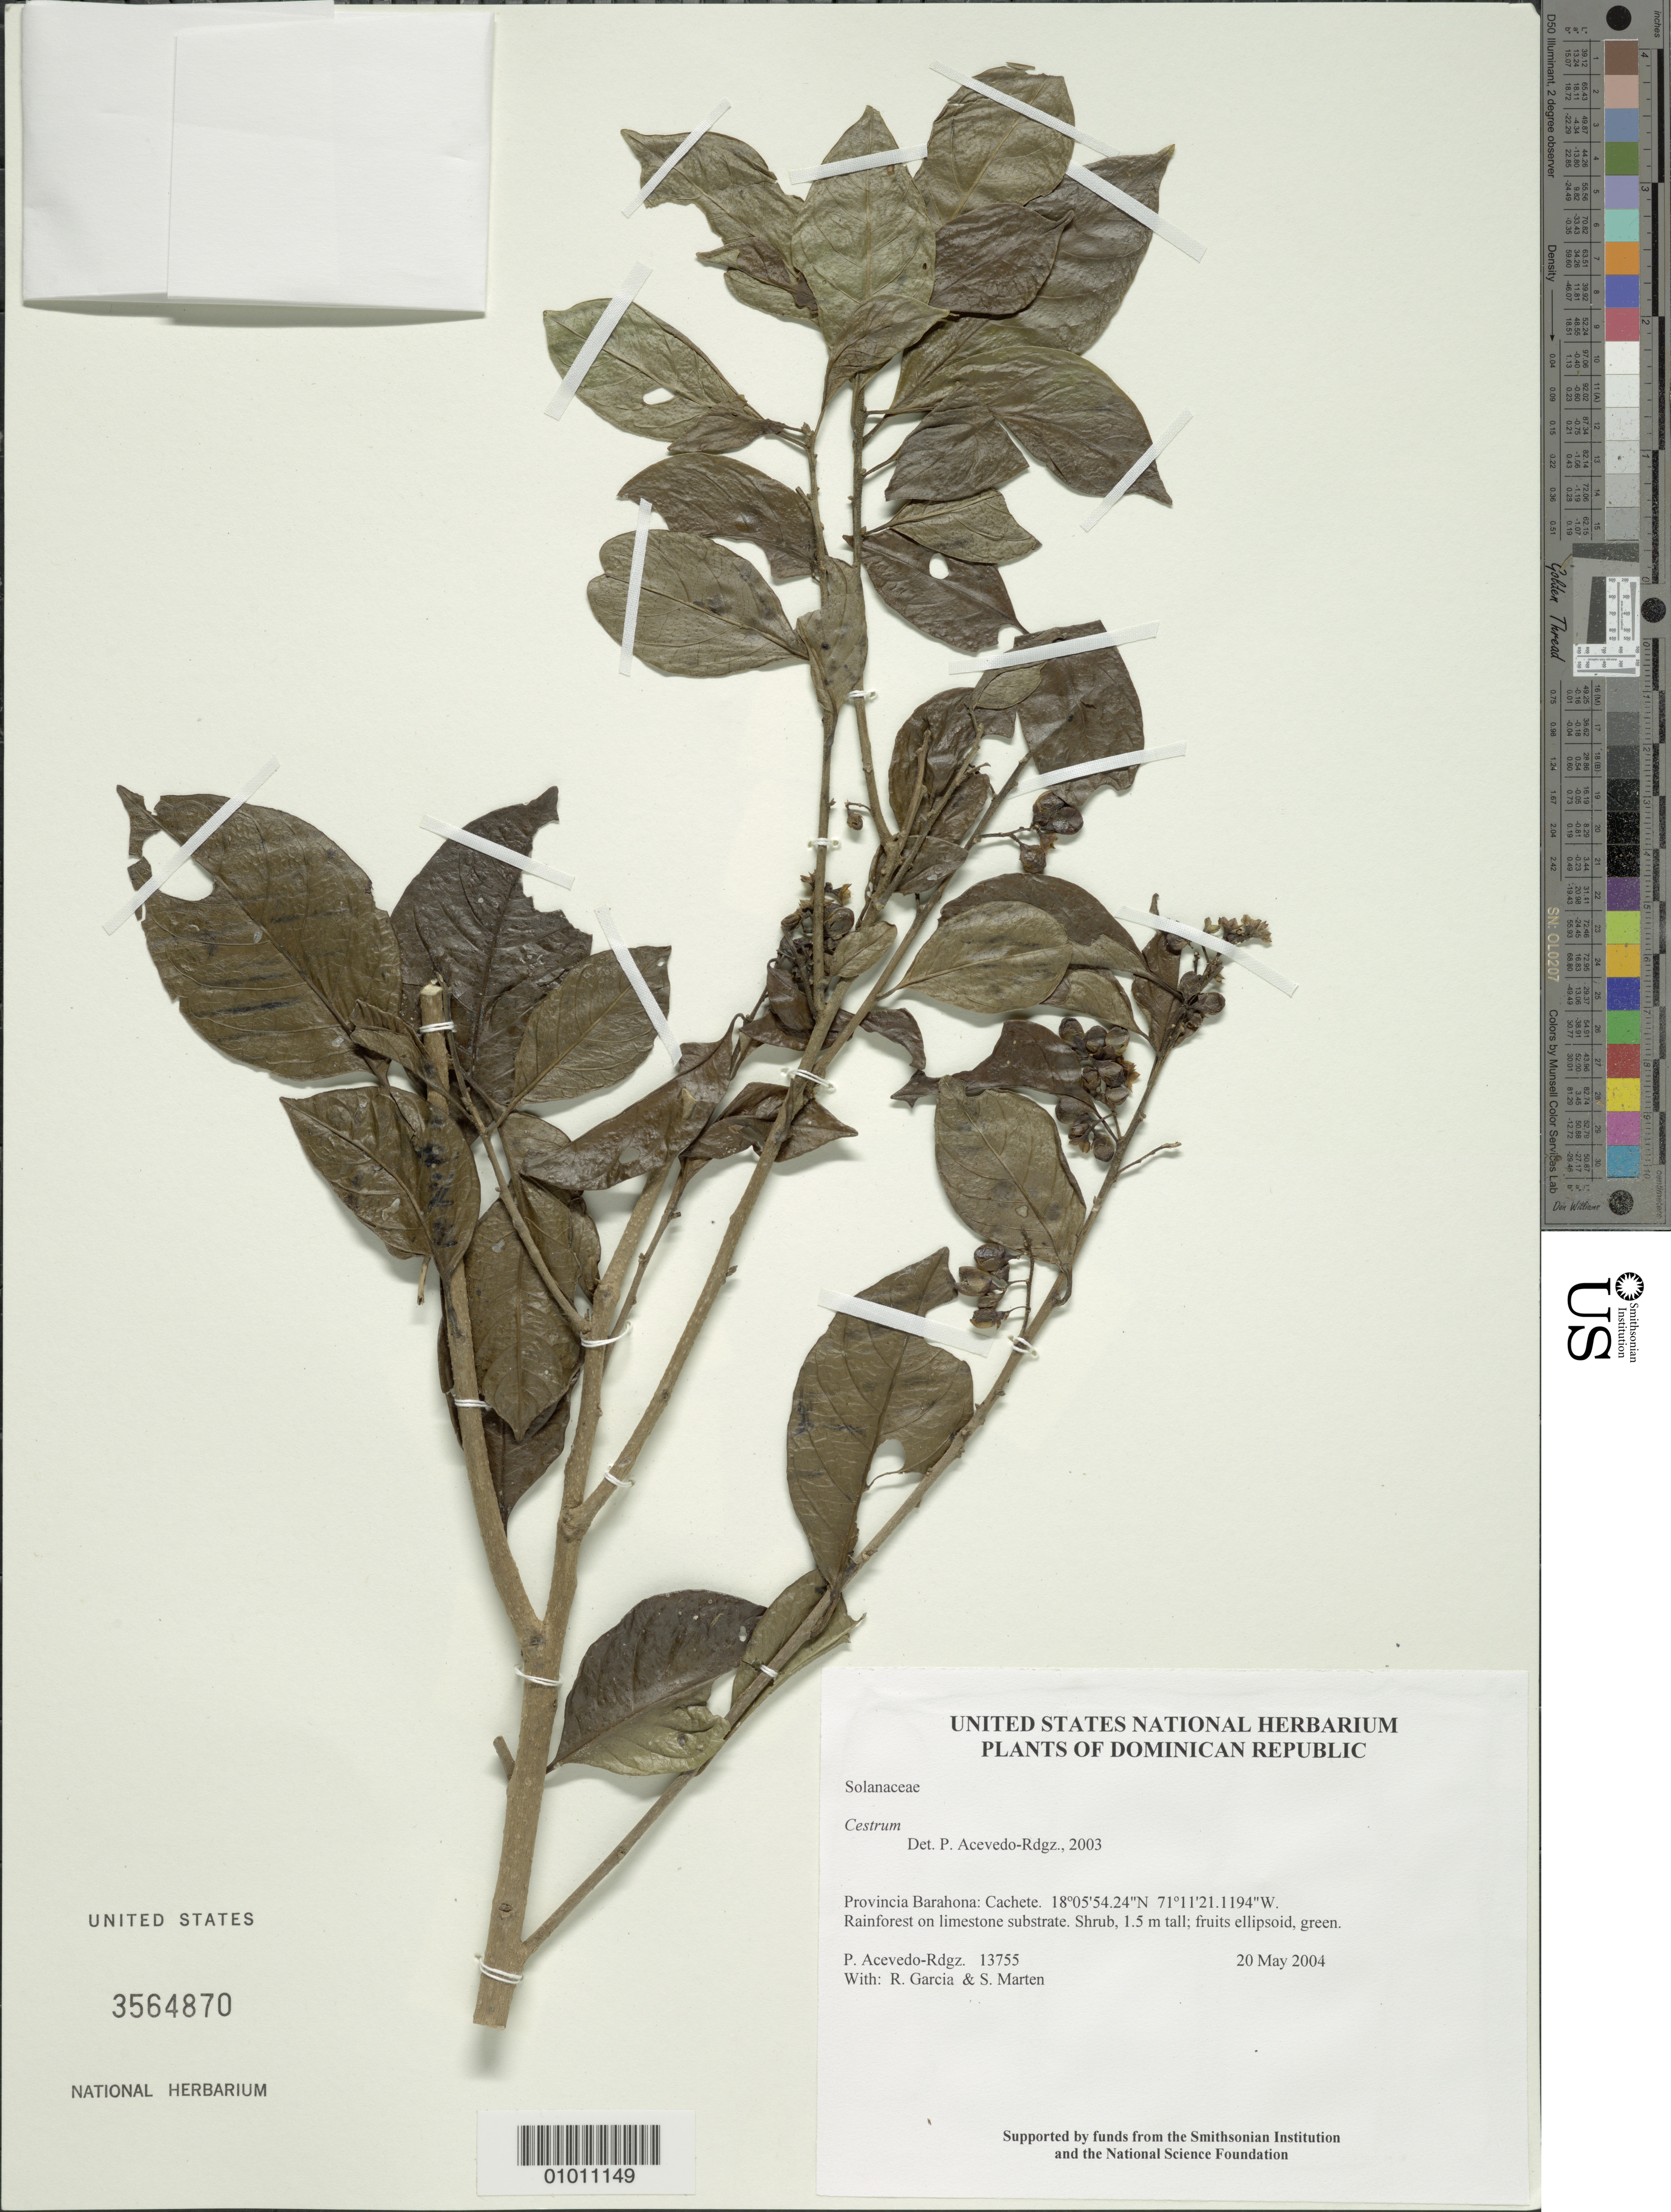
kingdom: Plantae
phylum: Tracheophyta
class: Magnoliopsida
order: Solanales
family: Solanaceae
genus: Cestrum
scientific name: Cestrum sp.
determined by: Acevedo-Rodríguez, P., (BOT), Smithsonian Institution - National Museum of Natural History (UNITED STATES)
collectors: P. Acevedo-Rodr., R. G. García & S. Marten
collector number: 13755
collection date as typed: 20 May 2004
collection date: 2004-05-20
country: Dominican Republic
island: Hispaniola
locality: Provincia Barahona: Cachete.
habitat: Rainforest on limestone substrate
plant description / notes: US, MO, K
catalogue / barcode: US 3564870